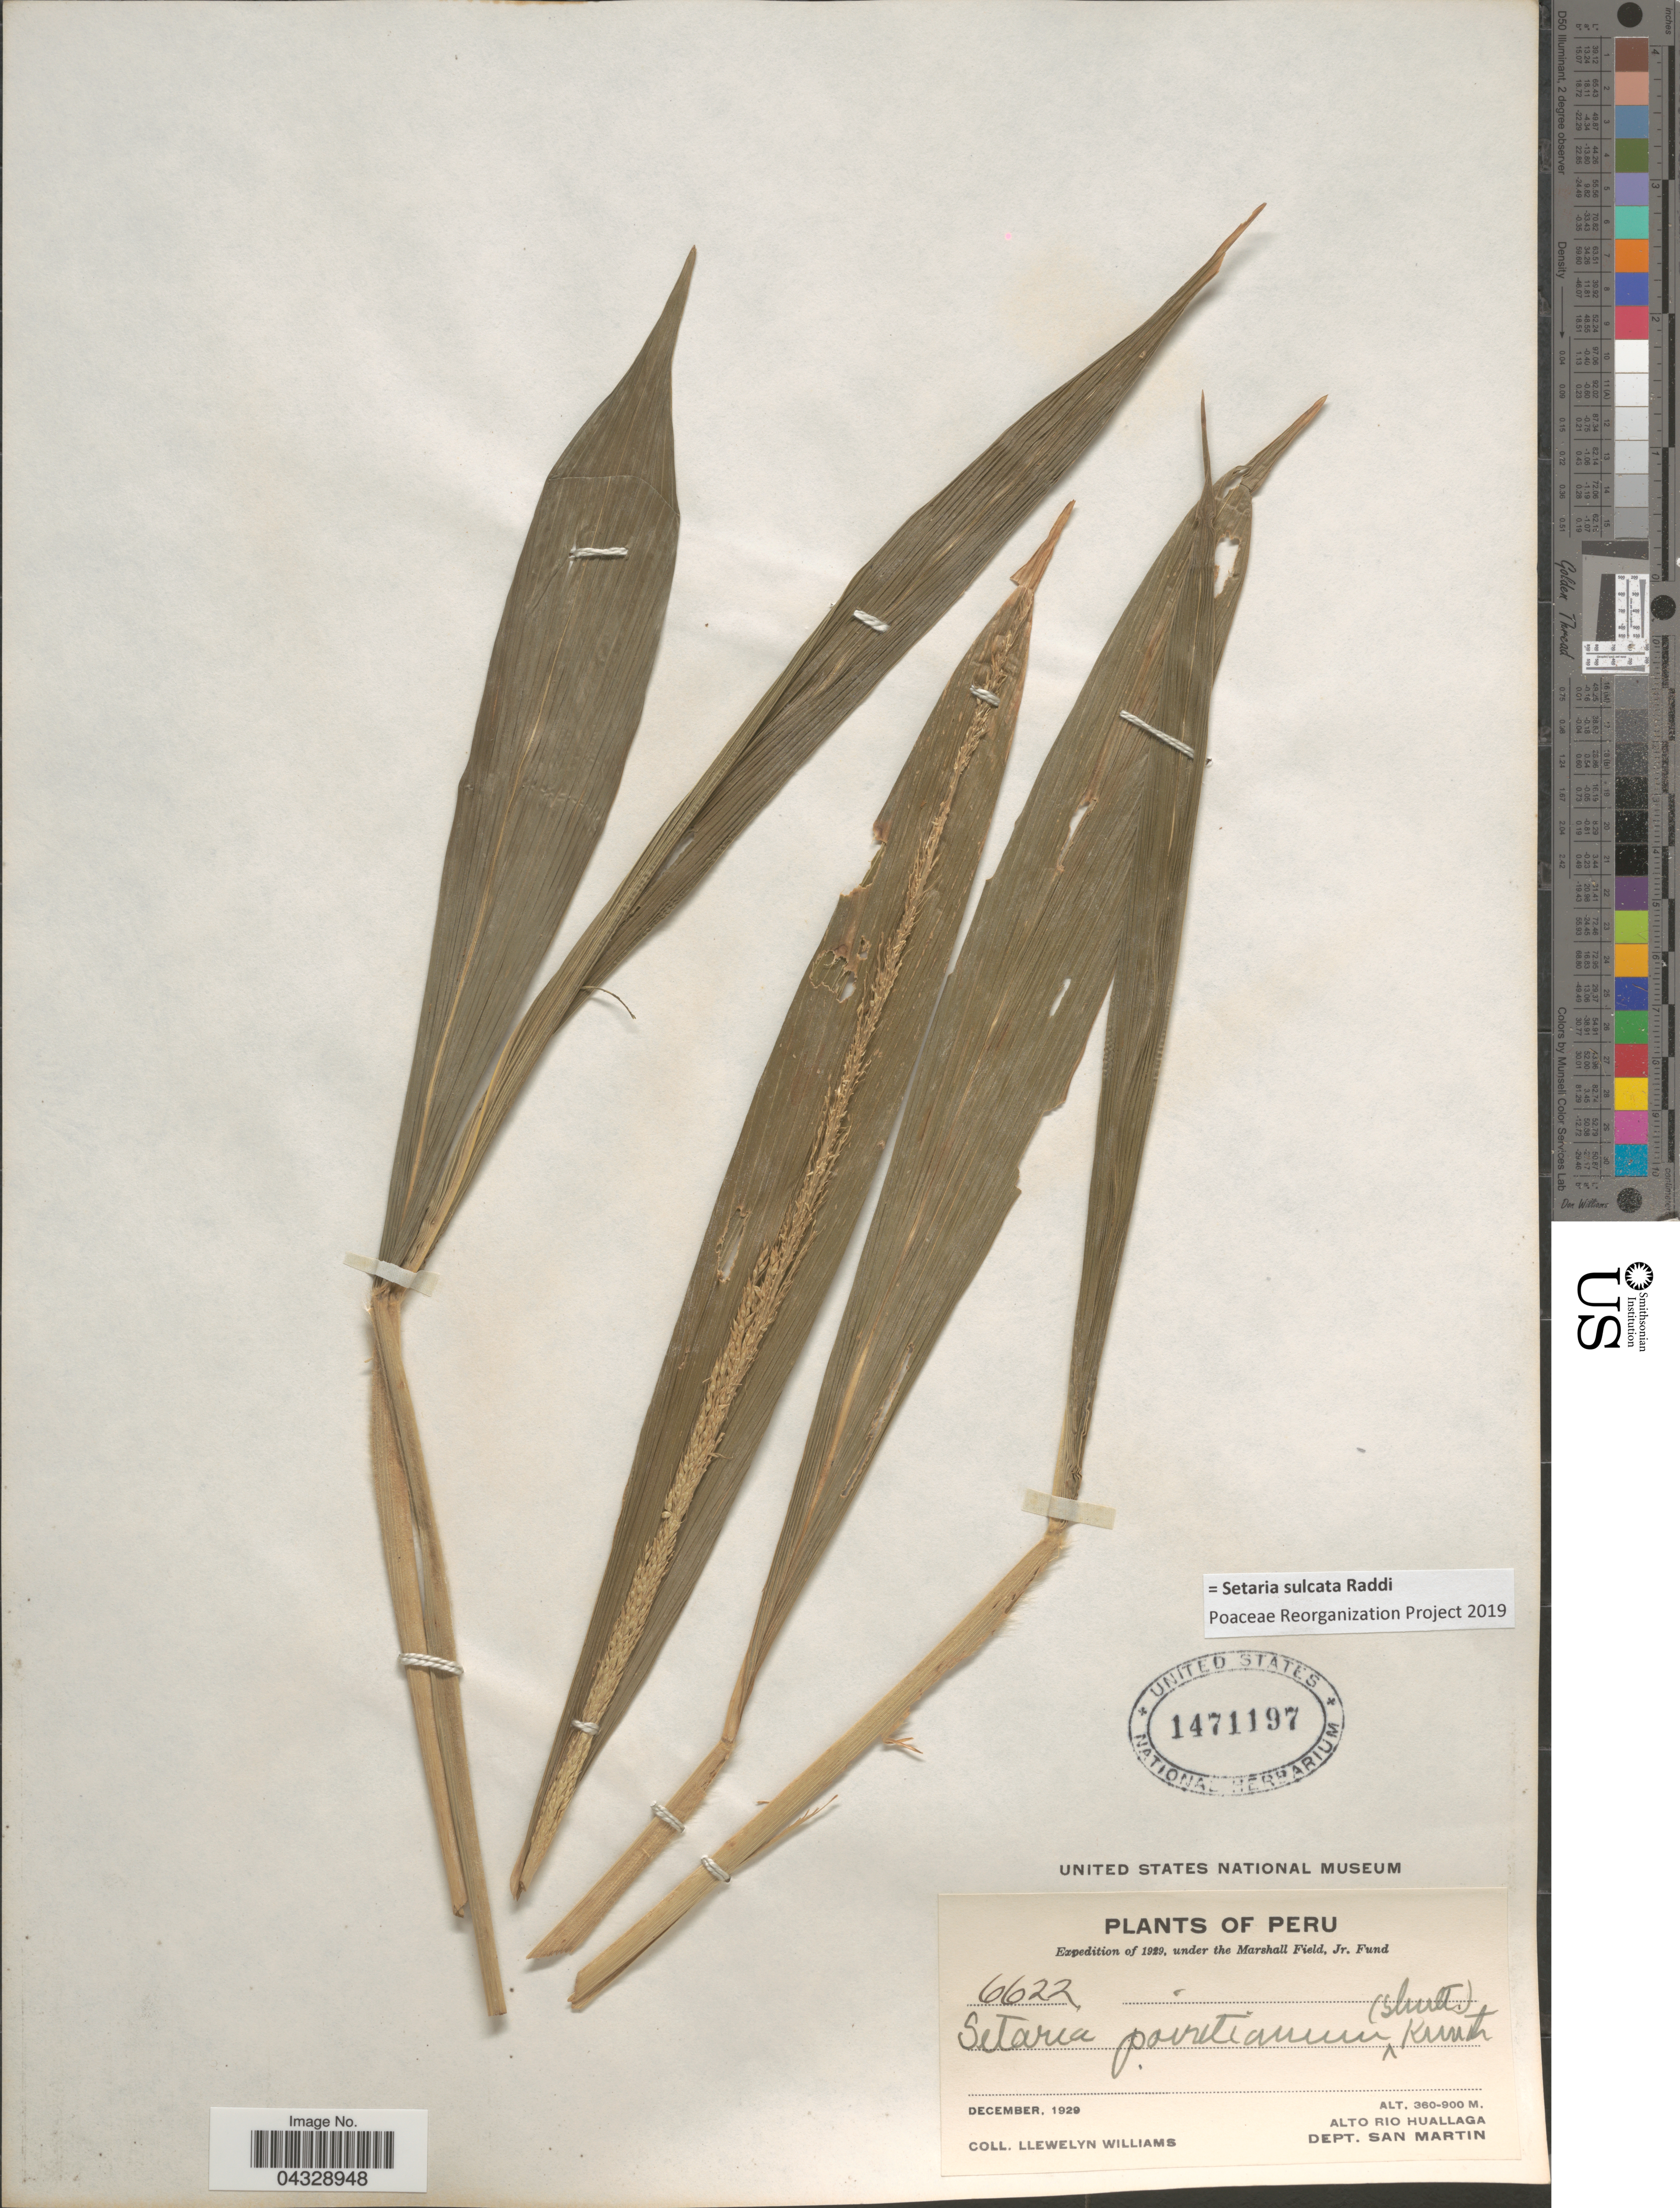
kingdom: Plantae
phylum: Tracheophyta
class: Liliopsida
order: Poales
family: Poaceae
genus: Setaria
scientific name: Setaria sulcata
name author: Raddi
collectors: Ll. Williams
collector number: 6622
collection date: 1929-12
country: Peru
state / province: San Martín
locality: Expedition of 1929. Alto Rio Huallaga. Dept. San Martin.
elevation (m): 360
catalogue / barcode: US 1471197